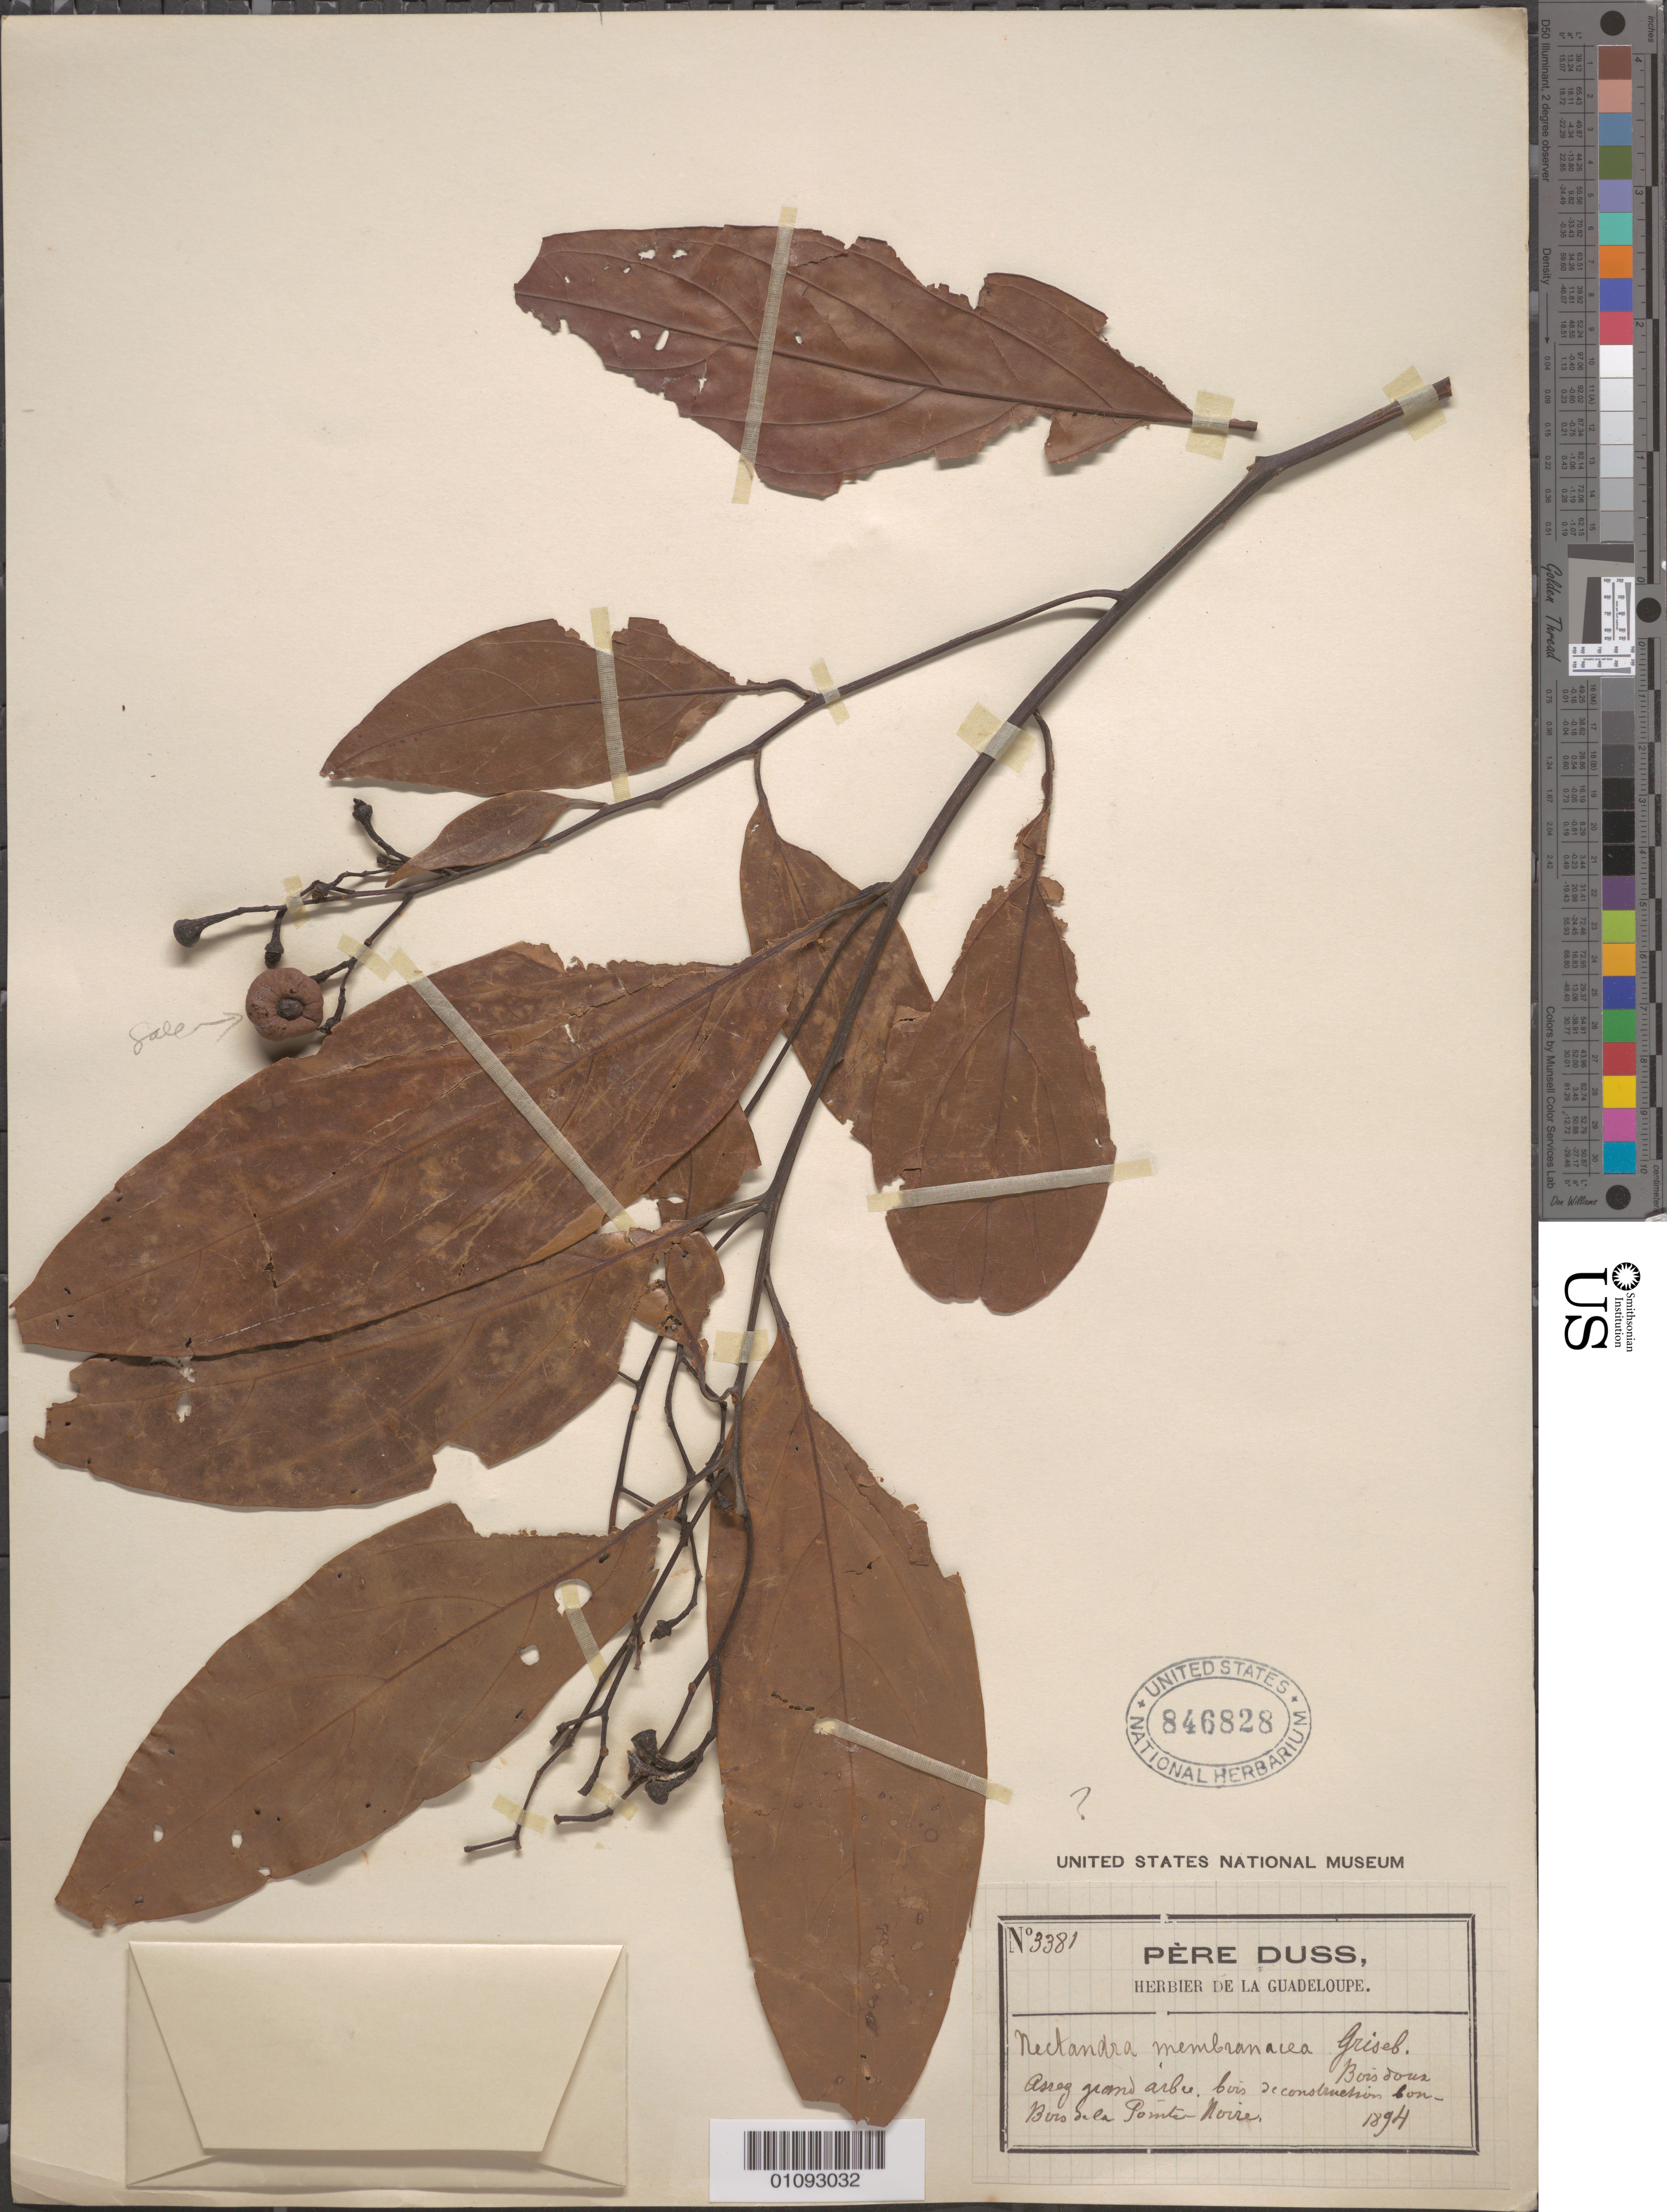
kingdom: Plantae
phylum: Tracheophyta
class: Magnoliopsida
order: Laurales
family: Lauraceae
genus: Nectandra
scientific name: Nectandra membranacea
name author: (Sw.) Griseb.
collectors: Père Duss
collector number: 3381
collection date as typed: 1894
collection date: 1894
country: Guadeloupe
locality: Pointe Noire.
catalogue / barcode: US 846828